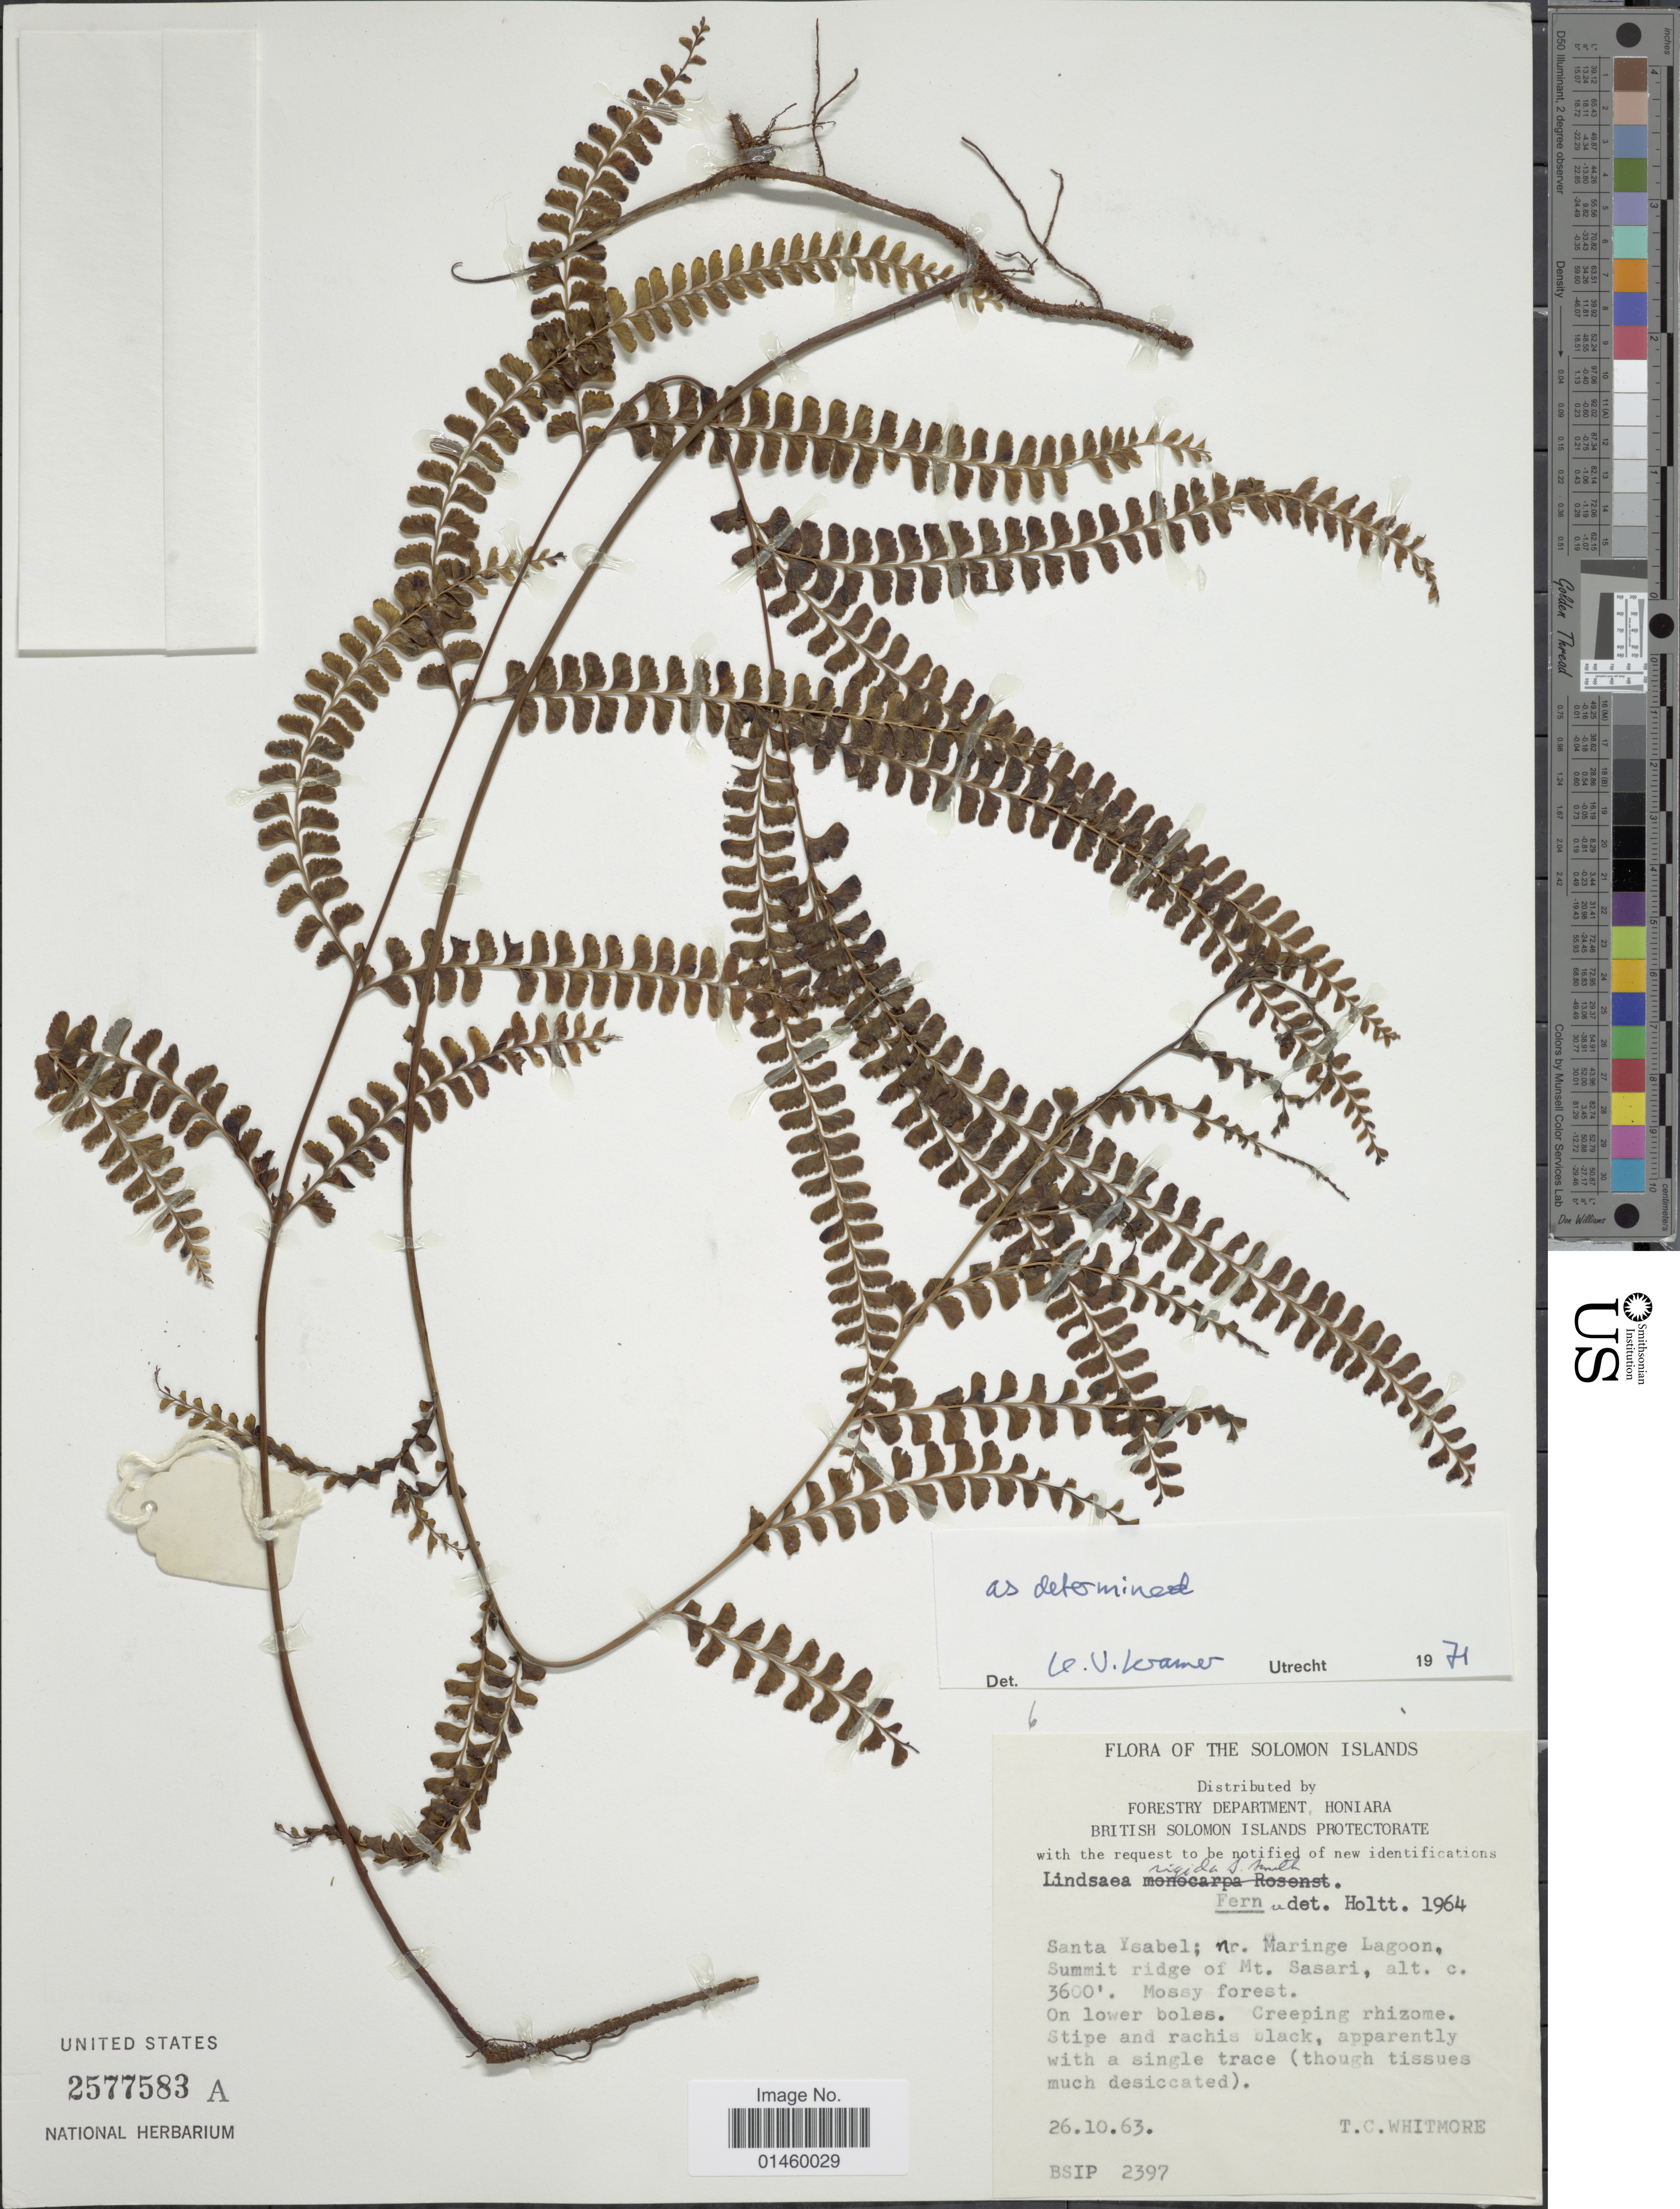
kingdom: Plantae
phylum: Tracheophyta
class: Polypodiopsida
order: Polypodiales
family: Lindsaeaceae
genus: Lindsaea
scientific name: Lindsaea rigida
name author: J. Sm.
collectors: T. C. Whitmore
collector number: BSIP 2397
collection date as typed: Transcribed d/m/y: 26/10/63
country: Solomon Islands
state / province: Solomon Islands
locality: Santa Ysabel; nr. Maringe Lagoon, Summit ridge of Mt. Sasari.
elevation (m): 1097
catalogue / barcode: US 2577583A